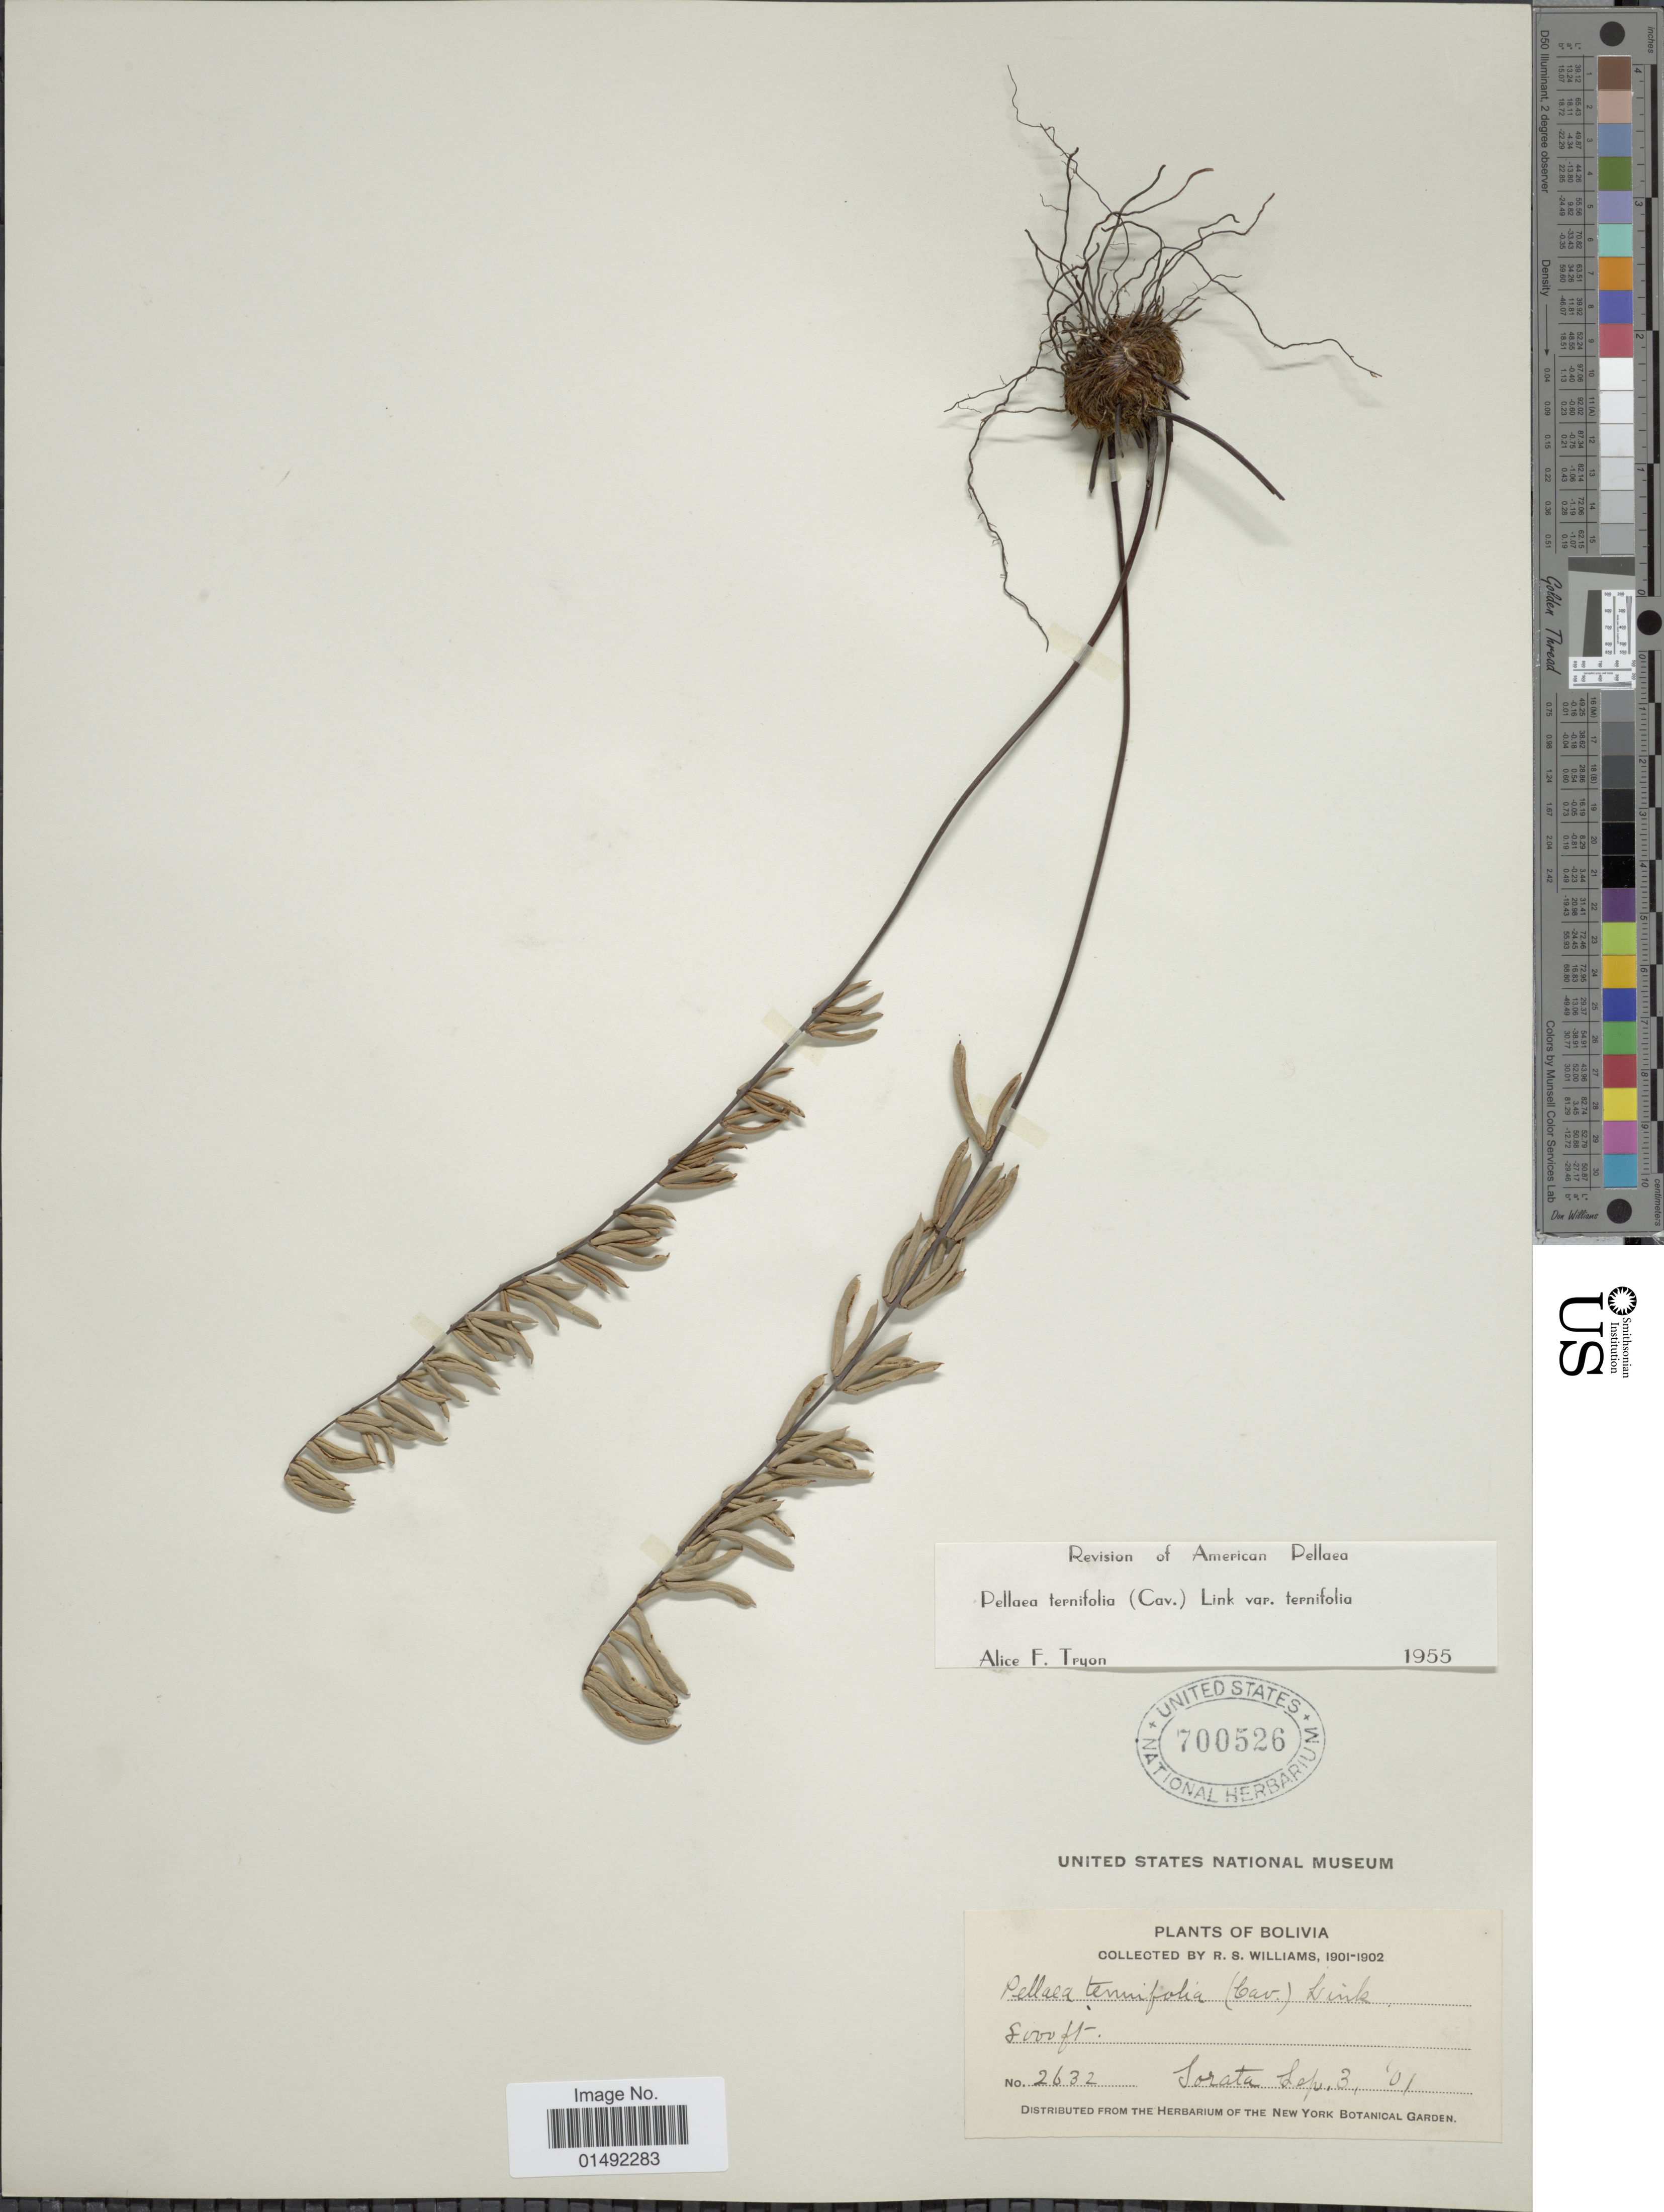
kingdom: Plantae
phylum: Tracheophyta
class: Polypodiopsida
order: Polypodiales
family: Pteridaceae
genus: Pellaea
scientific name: Pellaea ternifolia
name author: (Cav.) Link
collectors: R. S. Williams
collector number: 2632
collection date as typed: Sep 3, '01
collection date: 1901-09-03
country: Bolivia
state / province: La Páz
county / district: Larecaja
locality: Sorata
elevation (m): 2438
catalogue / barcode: US 700526